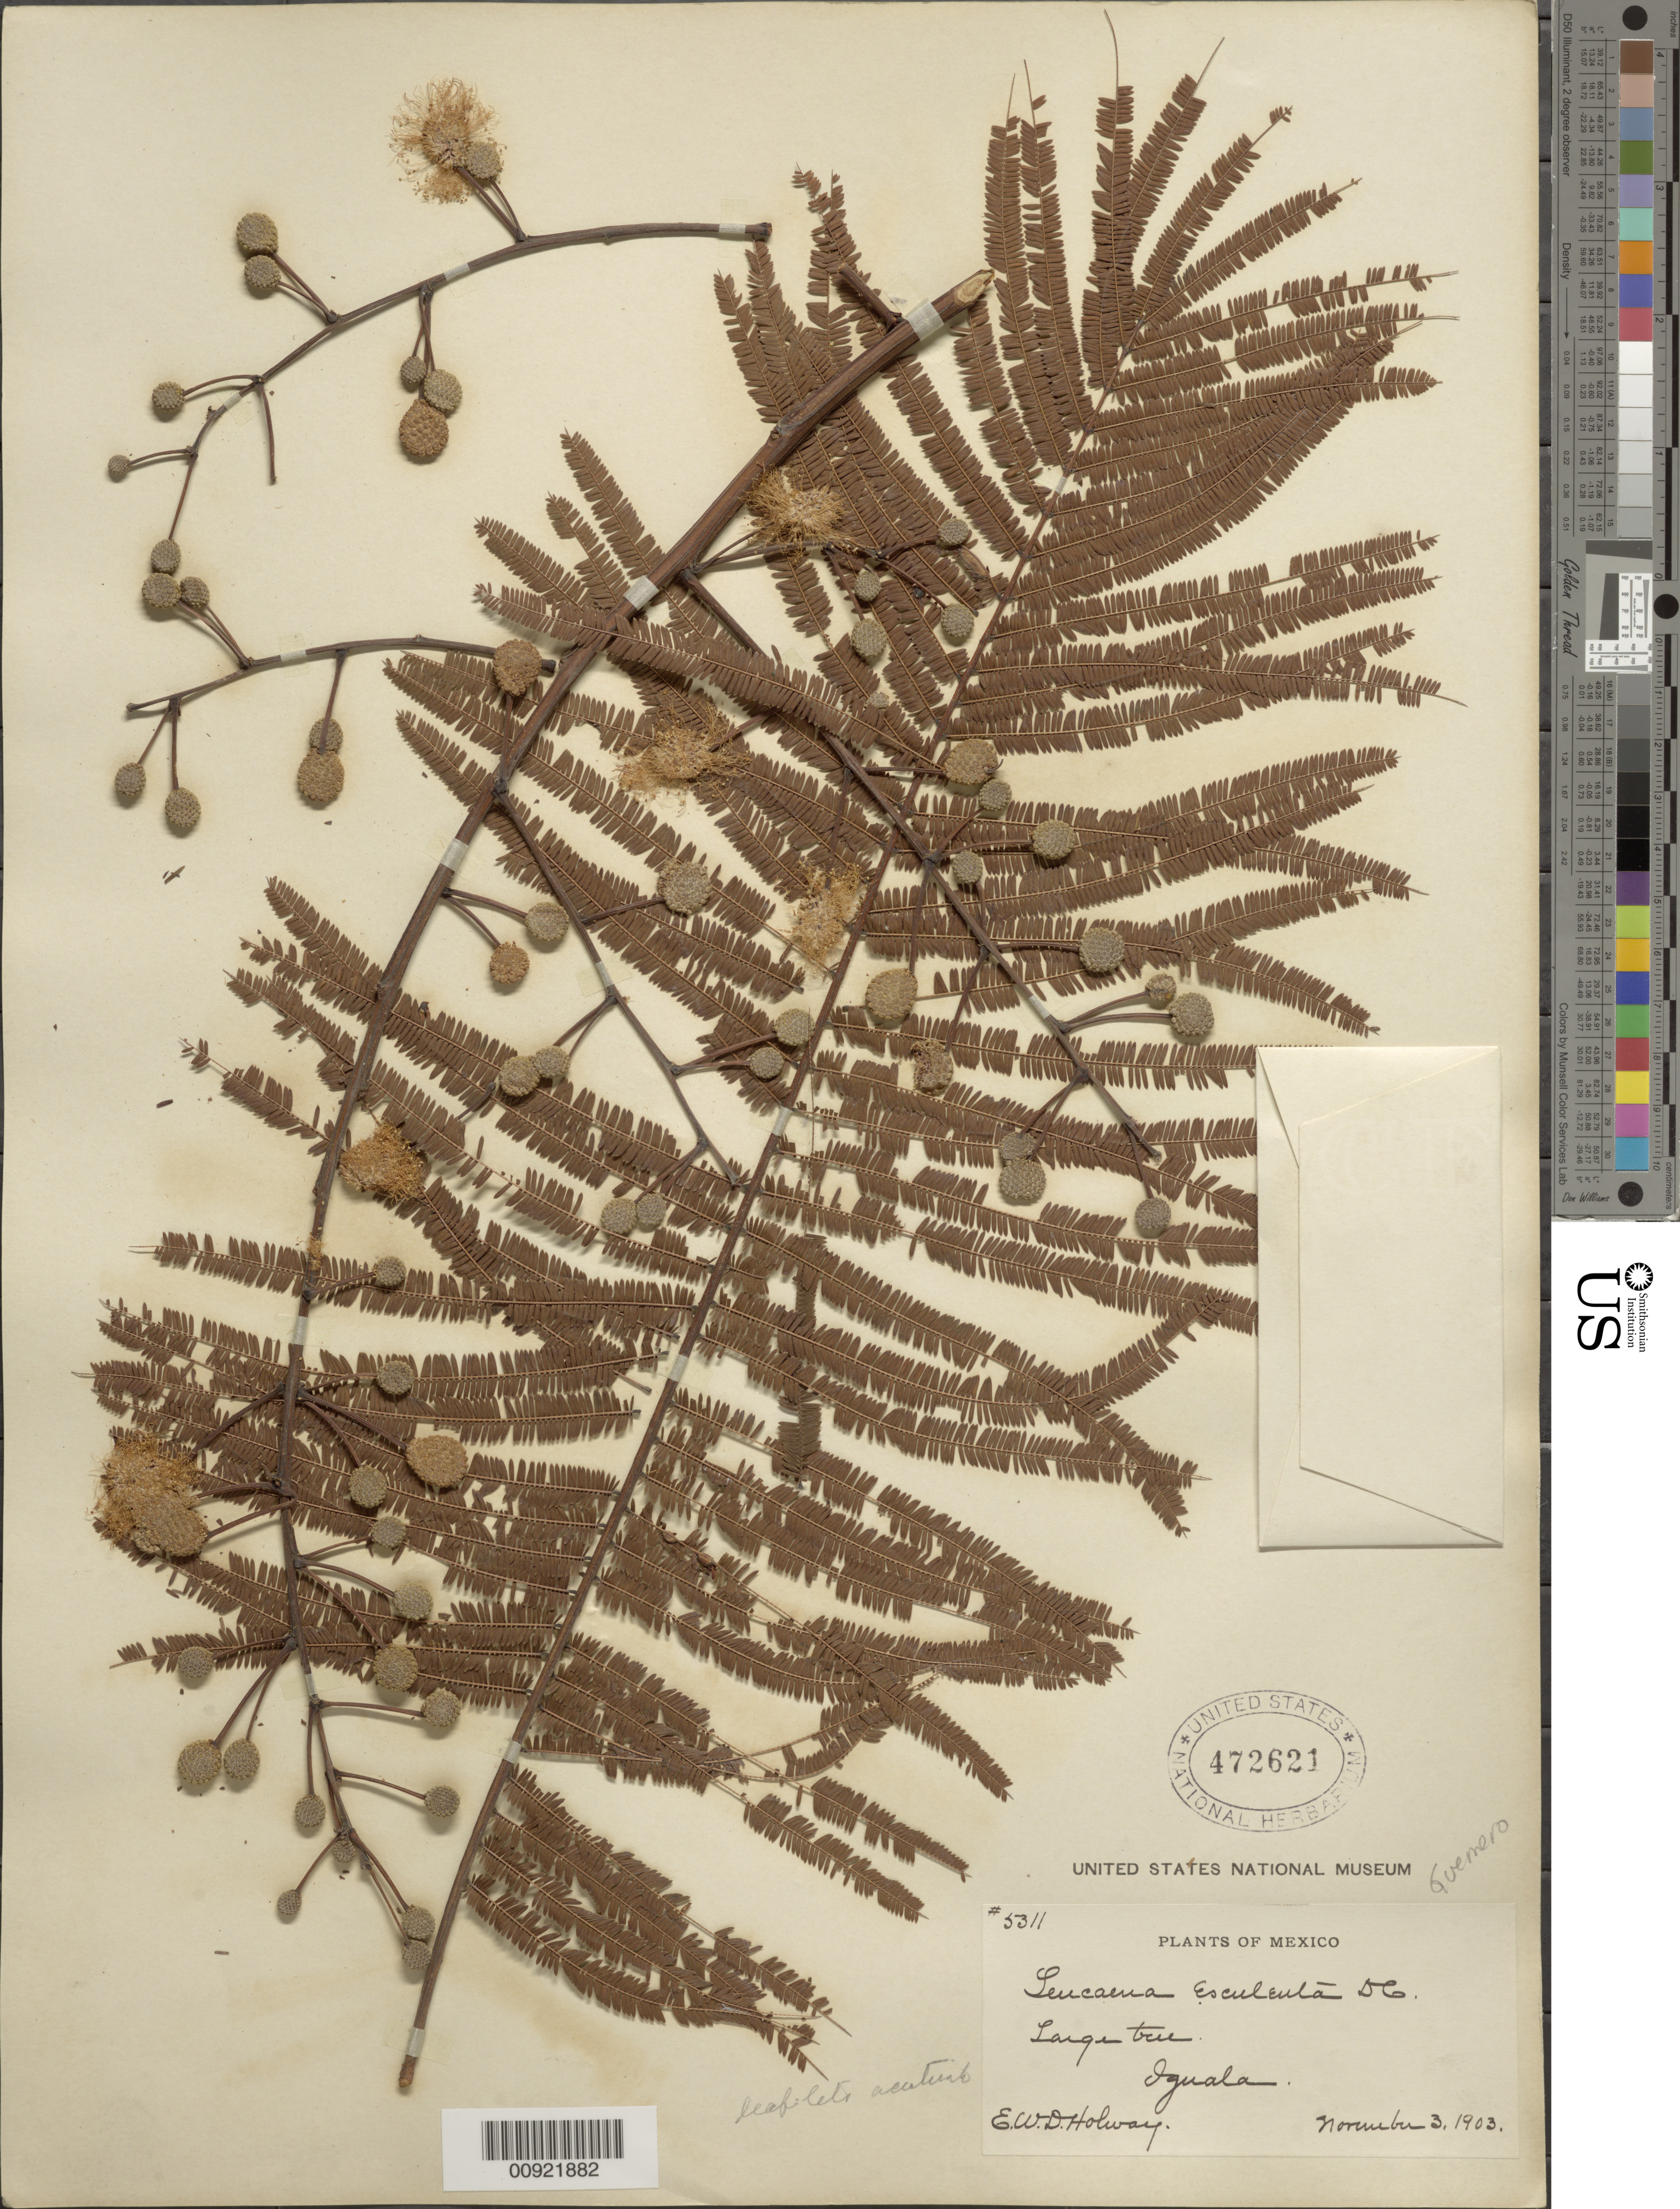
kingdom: Plantae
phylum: Tracheophyta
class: Magnoliopsida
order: Fabales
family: Fabaceae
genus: Leucaena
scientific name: Leucaena esculenta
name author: (Moc. & Sessé ex DC.) Benth.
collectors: E. W. D. Holway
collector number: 5311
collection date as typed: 03 Nov 1903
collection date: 1903-11-03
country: Mexico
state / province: Guerrero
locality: Iguala.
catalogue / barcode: US 472621